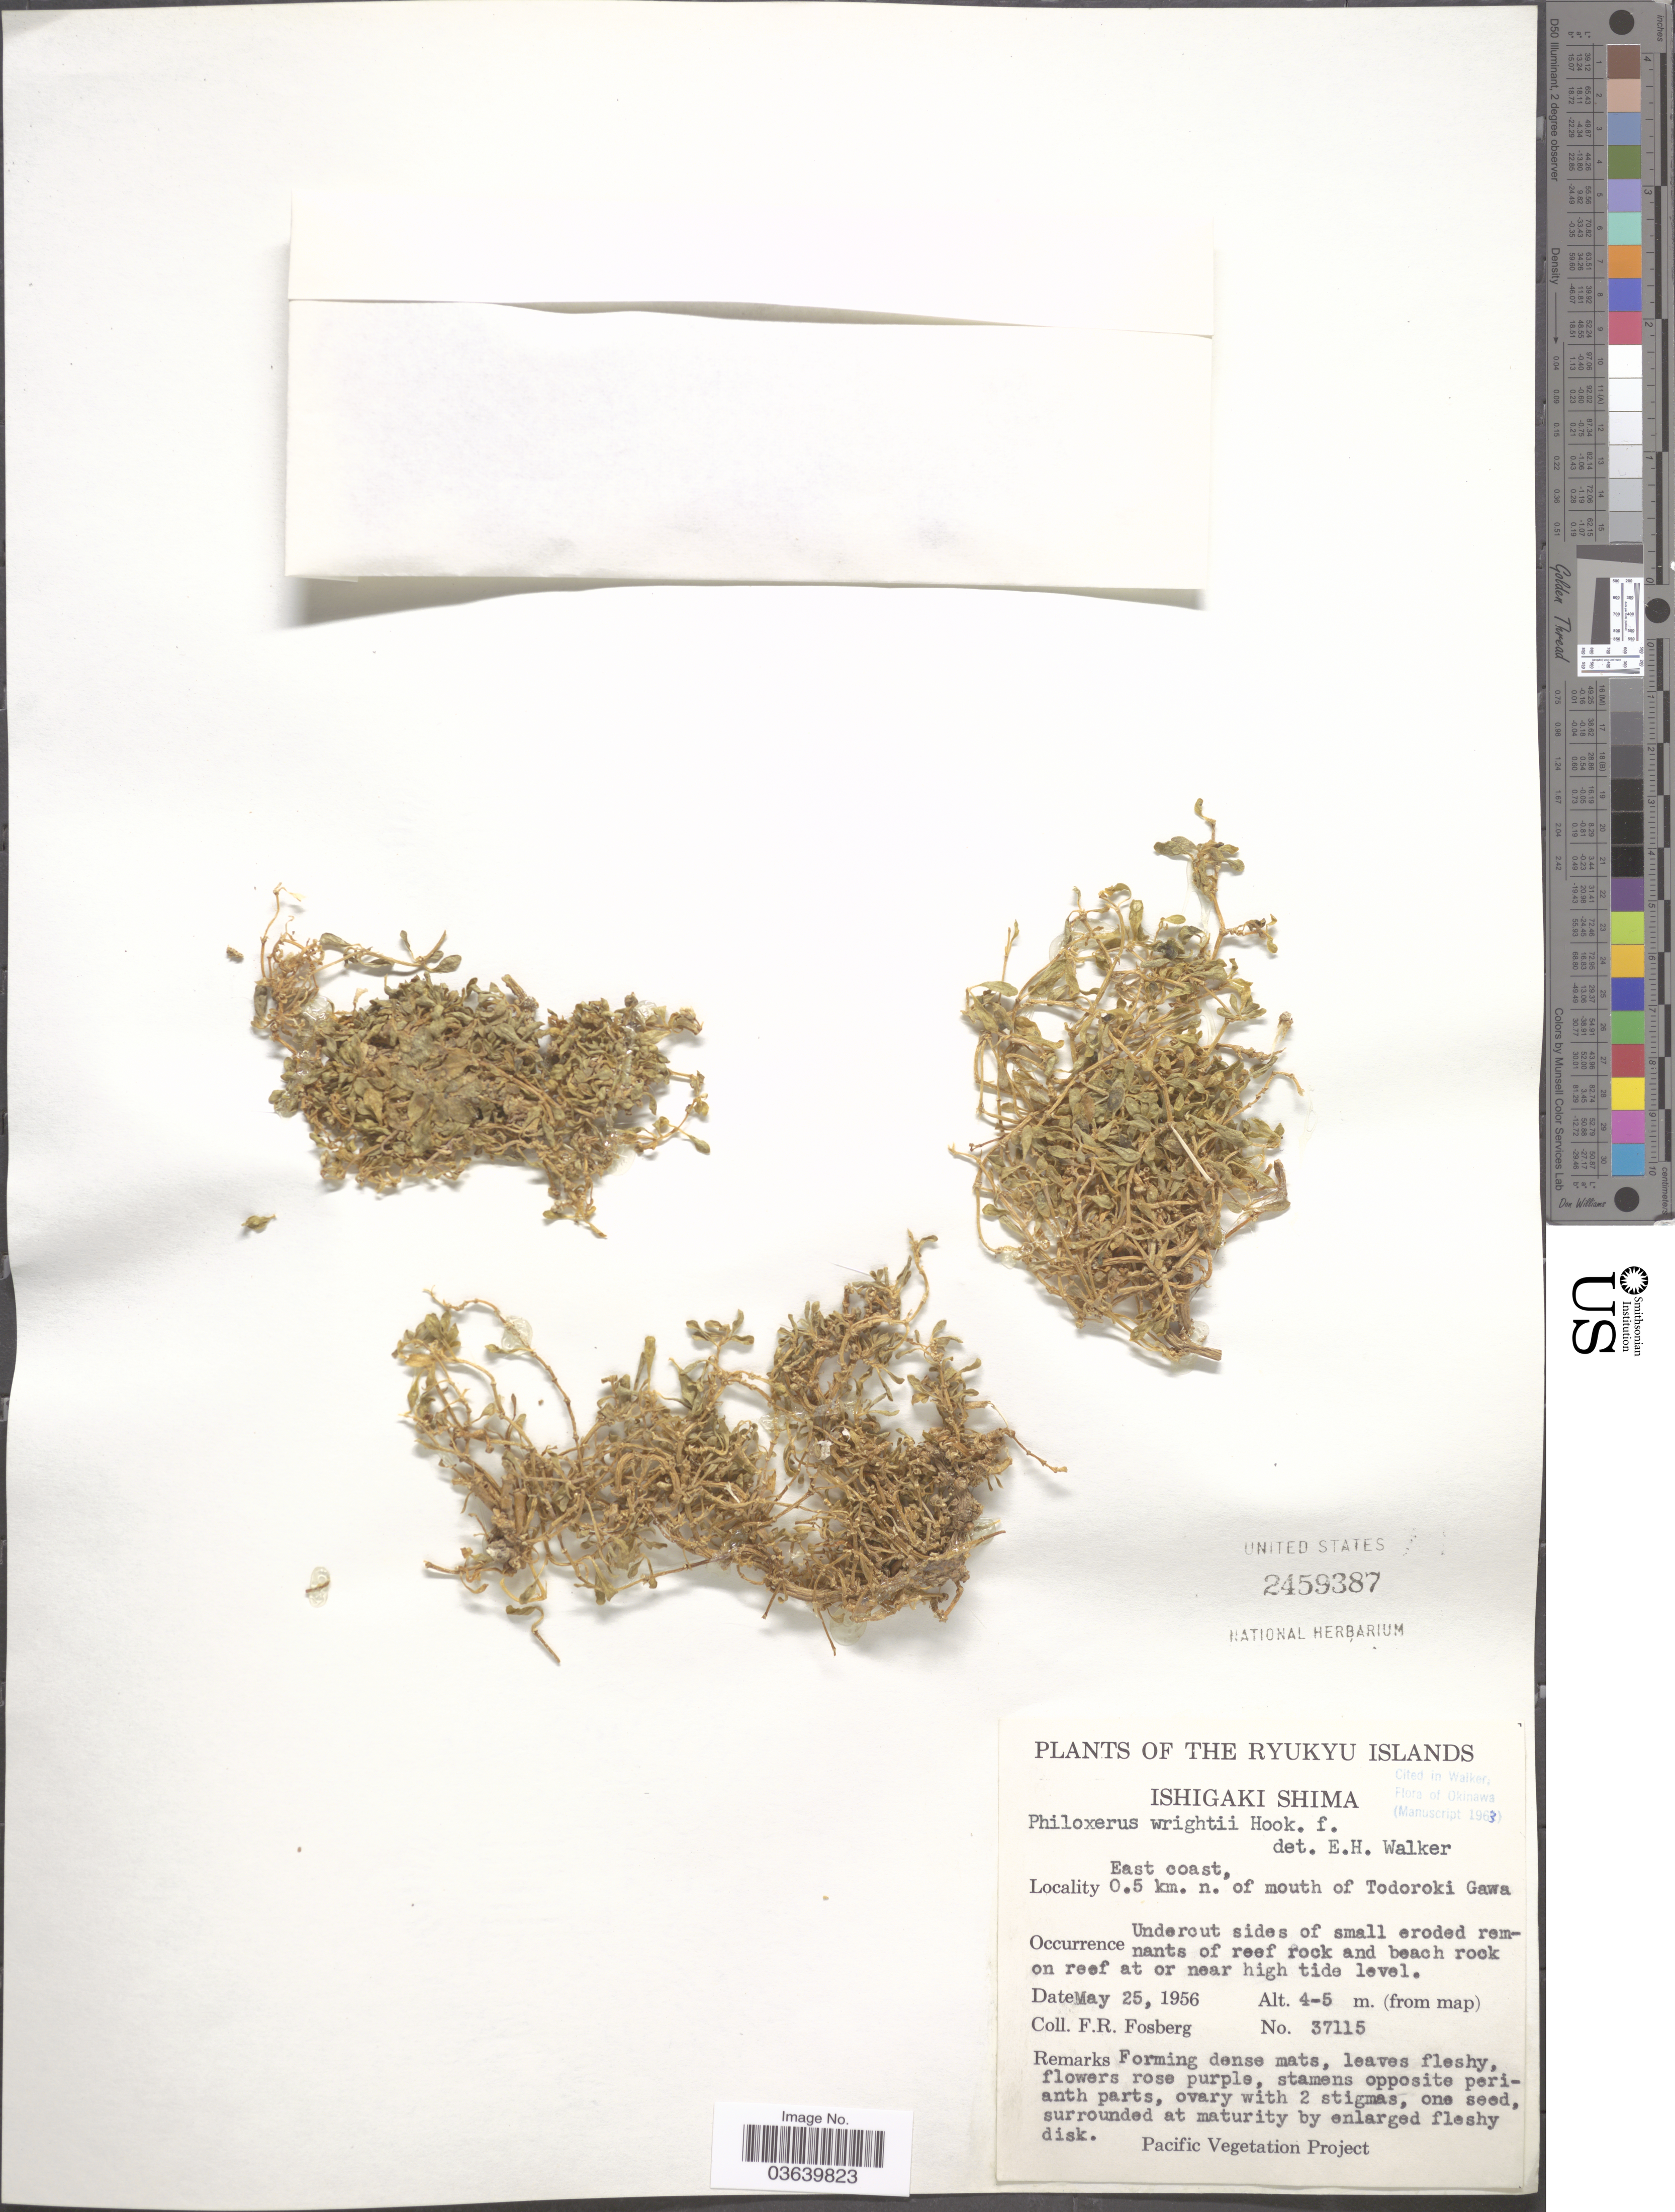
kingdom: Plantae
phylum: Tracheophyta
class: Magnoliopsida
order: Caryophyllales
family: Amaranthaceae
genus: Gomphrena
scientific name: Gomphrena wrightii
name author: (Hook. f. ex Maxim.) T. Ortuño & Borsch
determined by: Strong, Mark T., (BOT), Smithsonian Institution - National Museum of Natural History (UNITED STATES)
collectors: F. R. Fosberg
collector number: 37115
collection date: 1956-05-25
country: Japan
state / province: Okinawa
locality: The Ryukyu Islands. Ishigaki Shima. East coast, 0.5 km. n. of mouth of Todooki Gawa.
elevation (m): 4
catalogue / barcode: US 2459387